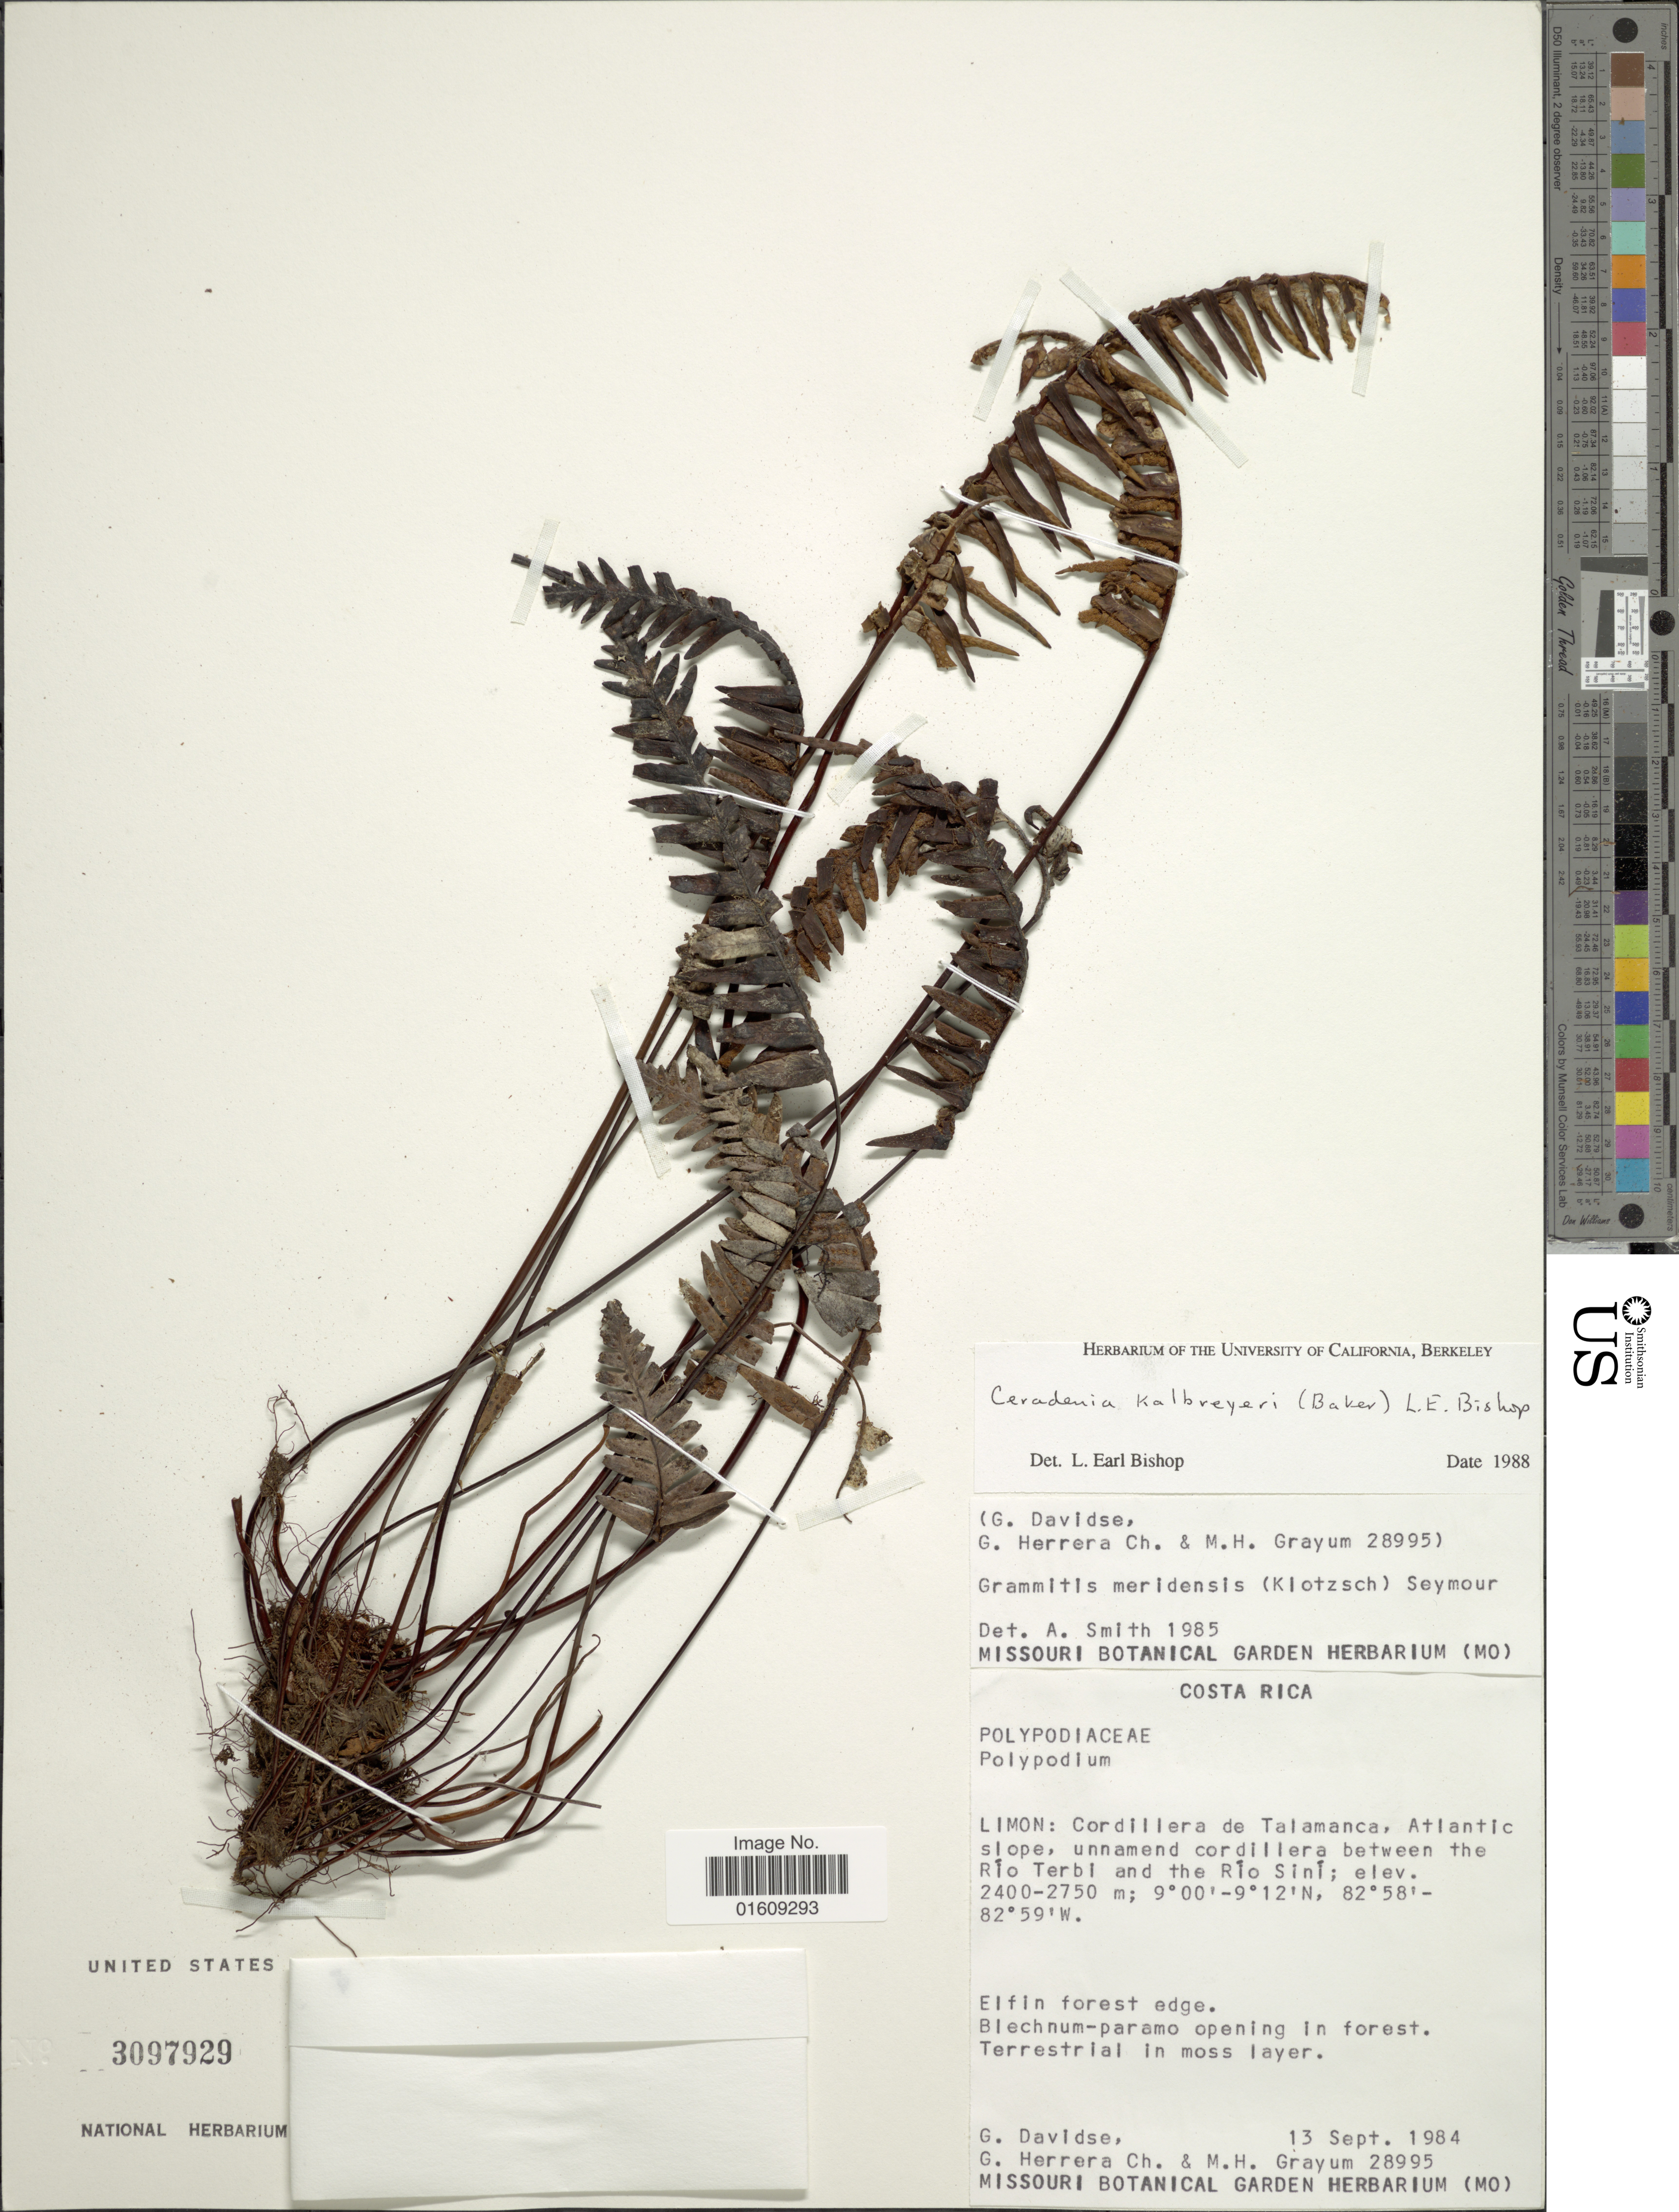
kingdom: Plantae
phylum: Tracheophyta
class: Polypodiopsida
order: Polypodiales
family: Polypodiaceae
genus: Ceradenia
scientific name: Ceradenia kalbreyeri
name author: (Baker) L.E. Bishop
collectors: G. Davidse, G. Herrera Ch. & M. H. Grayum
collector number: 28995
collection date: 1984-09-13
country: Costa Rica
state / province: Limón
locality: Costa Rica, Limon: Cordillera de Talamanca, Atlantic slope, unnamed cordillera between the Río Terbi and the Río Siní.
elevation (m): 2400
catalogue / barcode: US 3097929